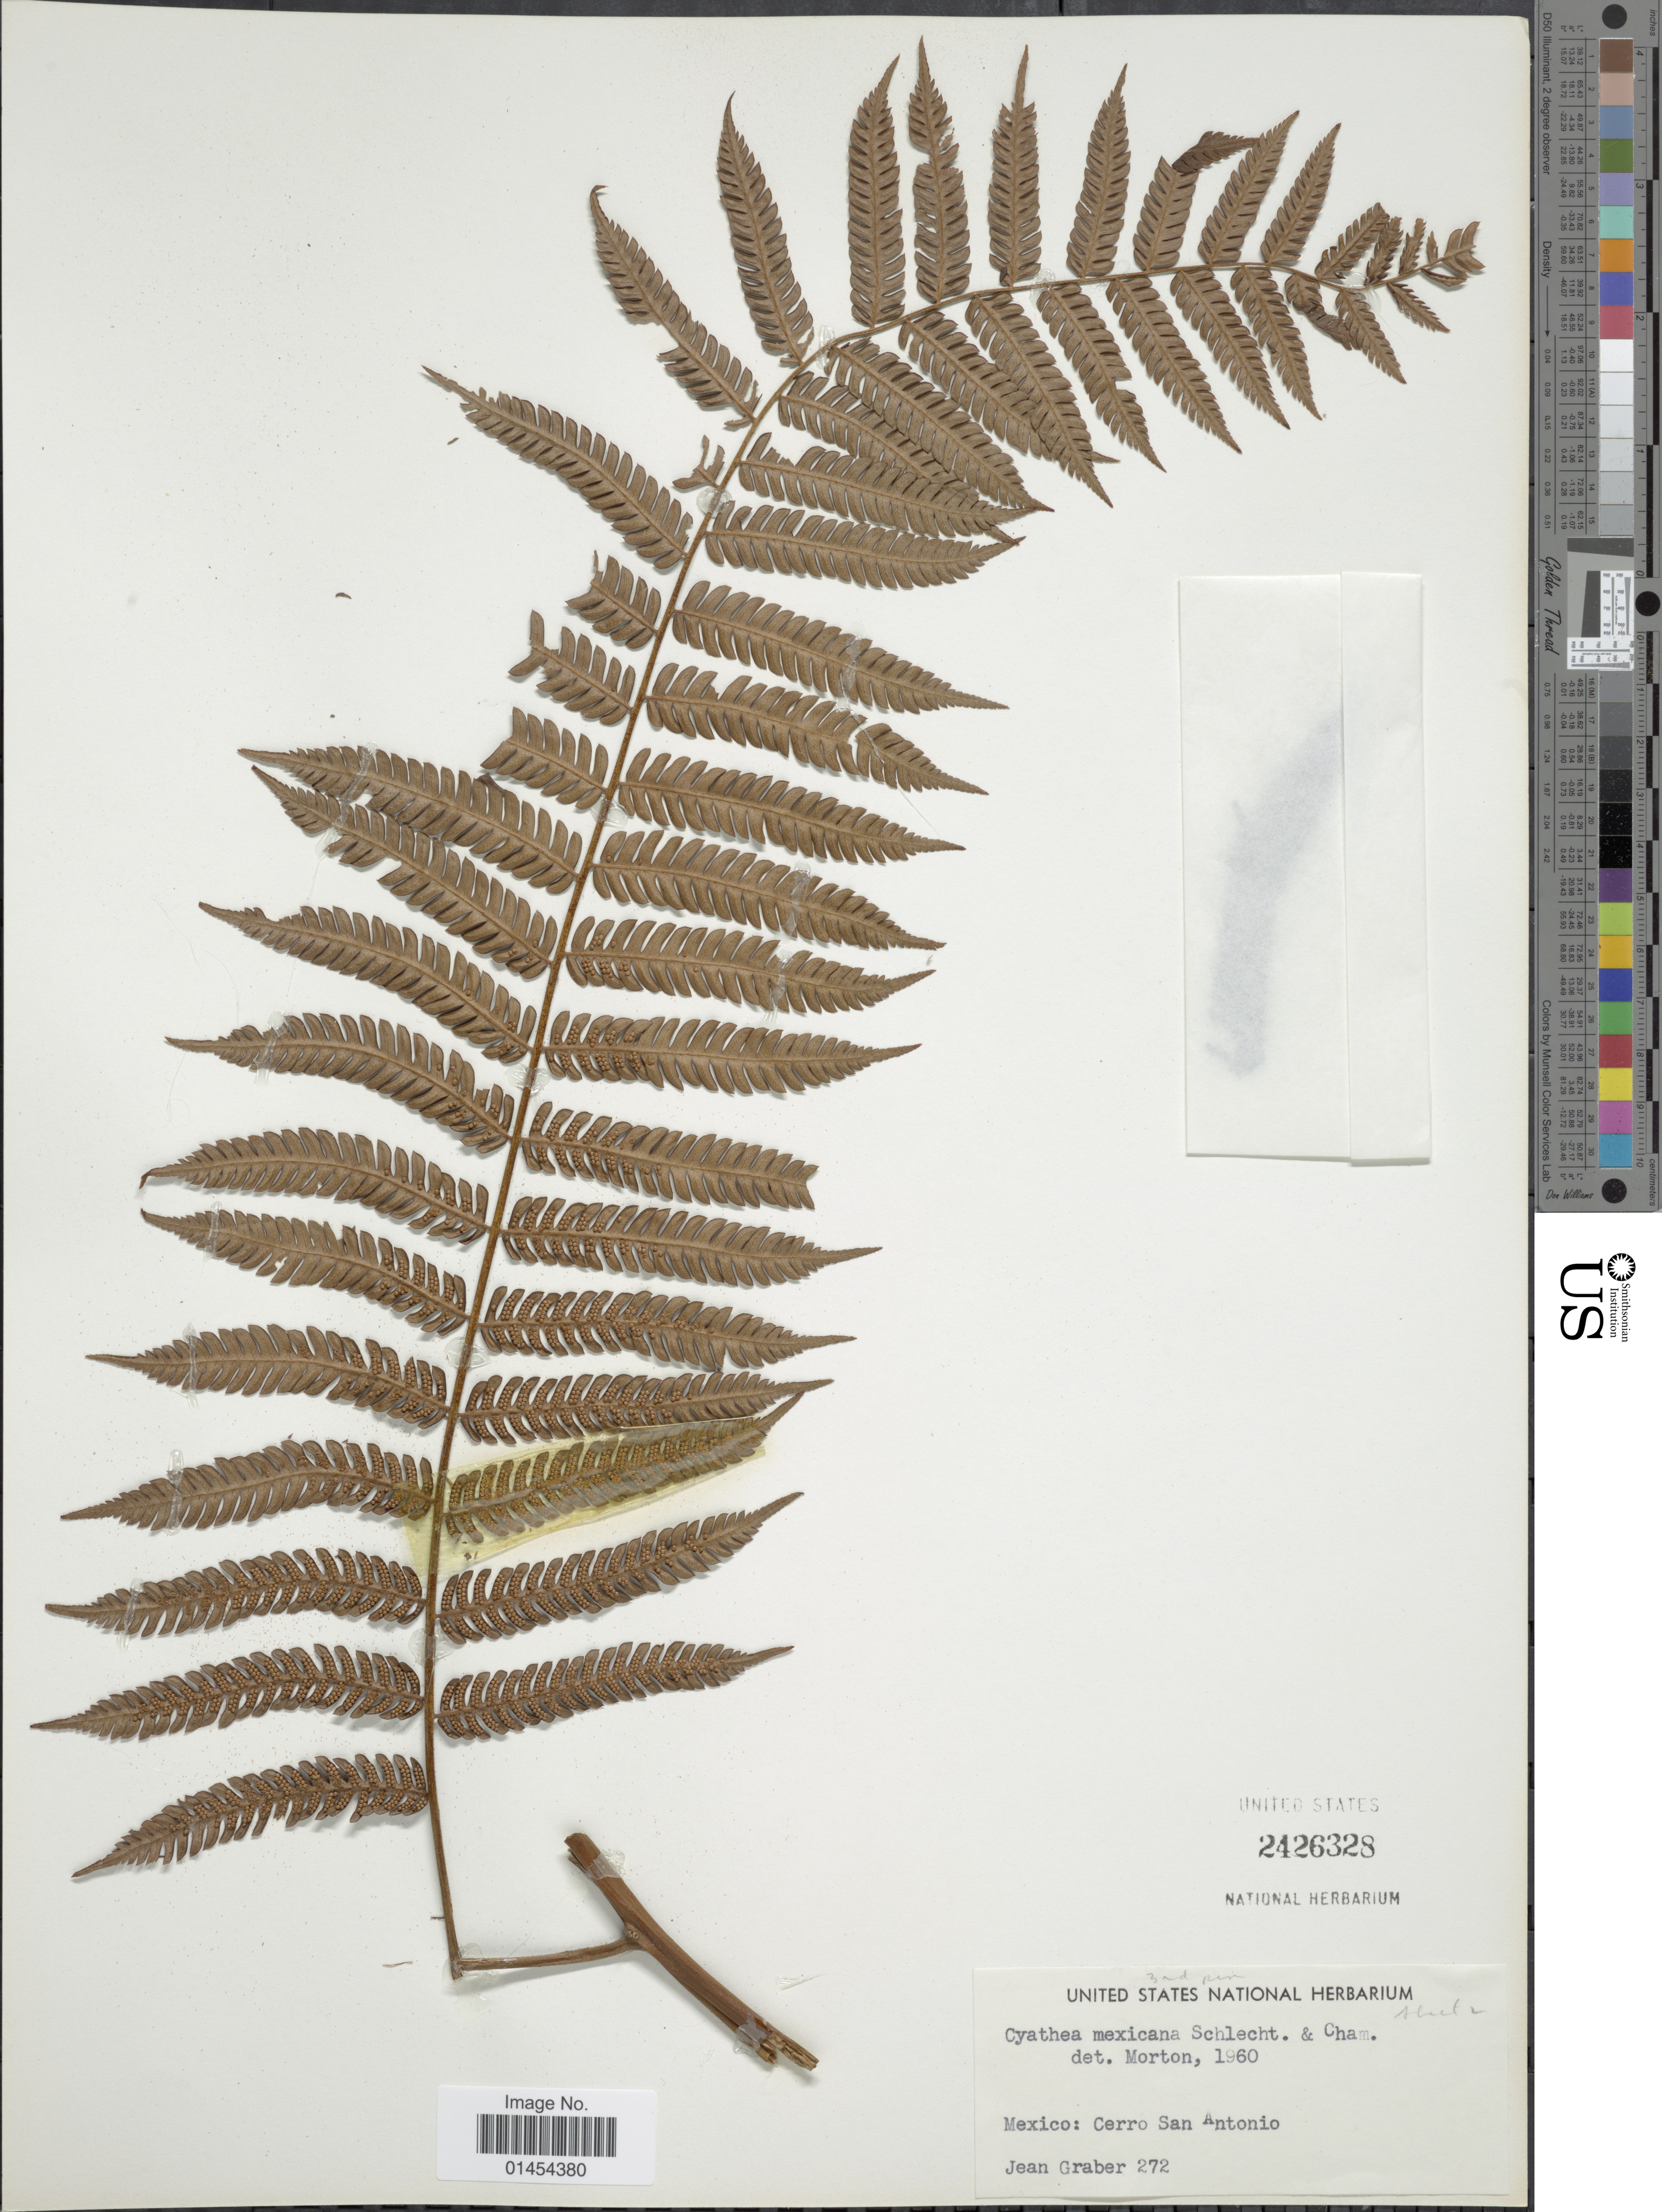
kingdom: Plantae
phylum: Tracheophyta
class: Polypodiopsida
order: Cyatheales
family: Cyatheaceae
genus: Alsophila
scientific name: Alsophila firma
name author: (Baker) D.S. Conant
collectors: J. Graber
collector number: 272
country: Mexico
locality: Cerro San Antonio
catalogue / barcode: US 2426328